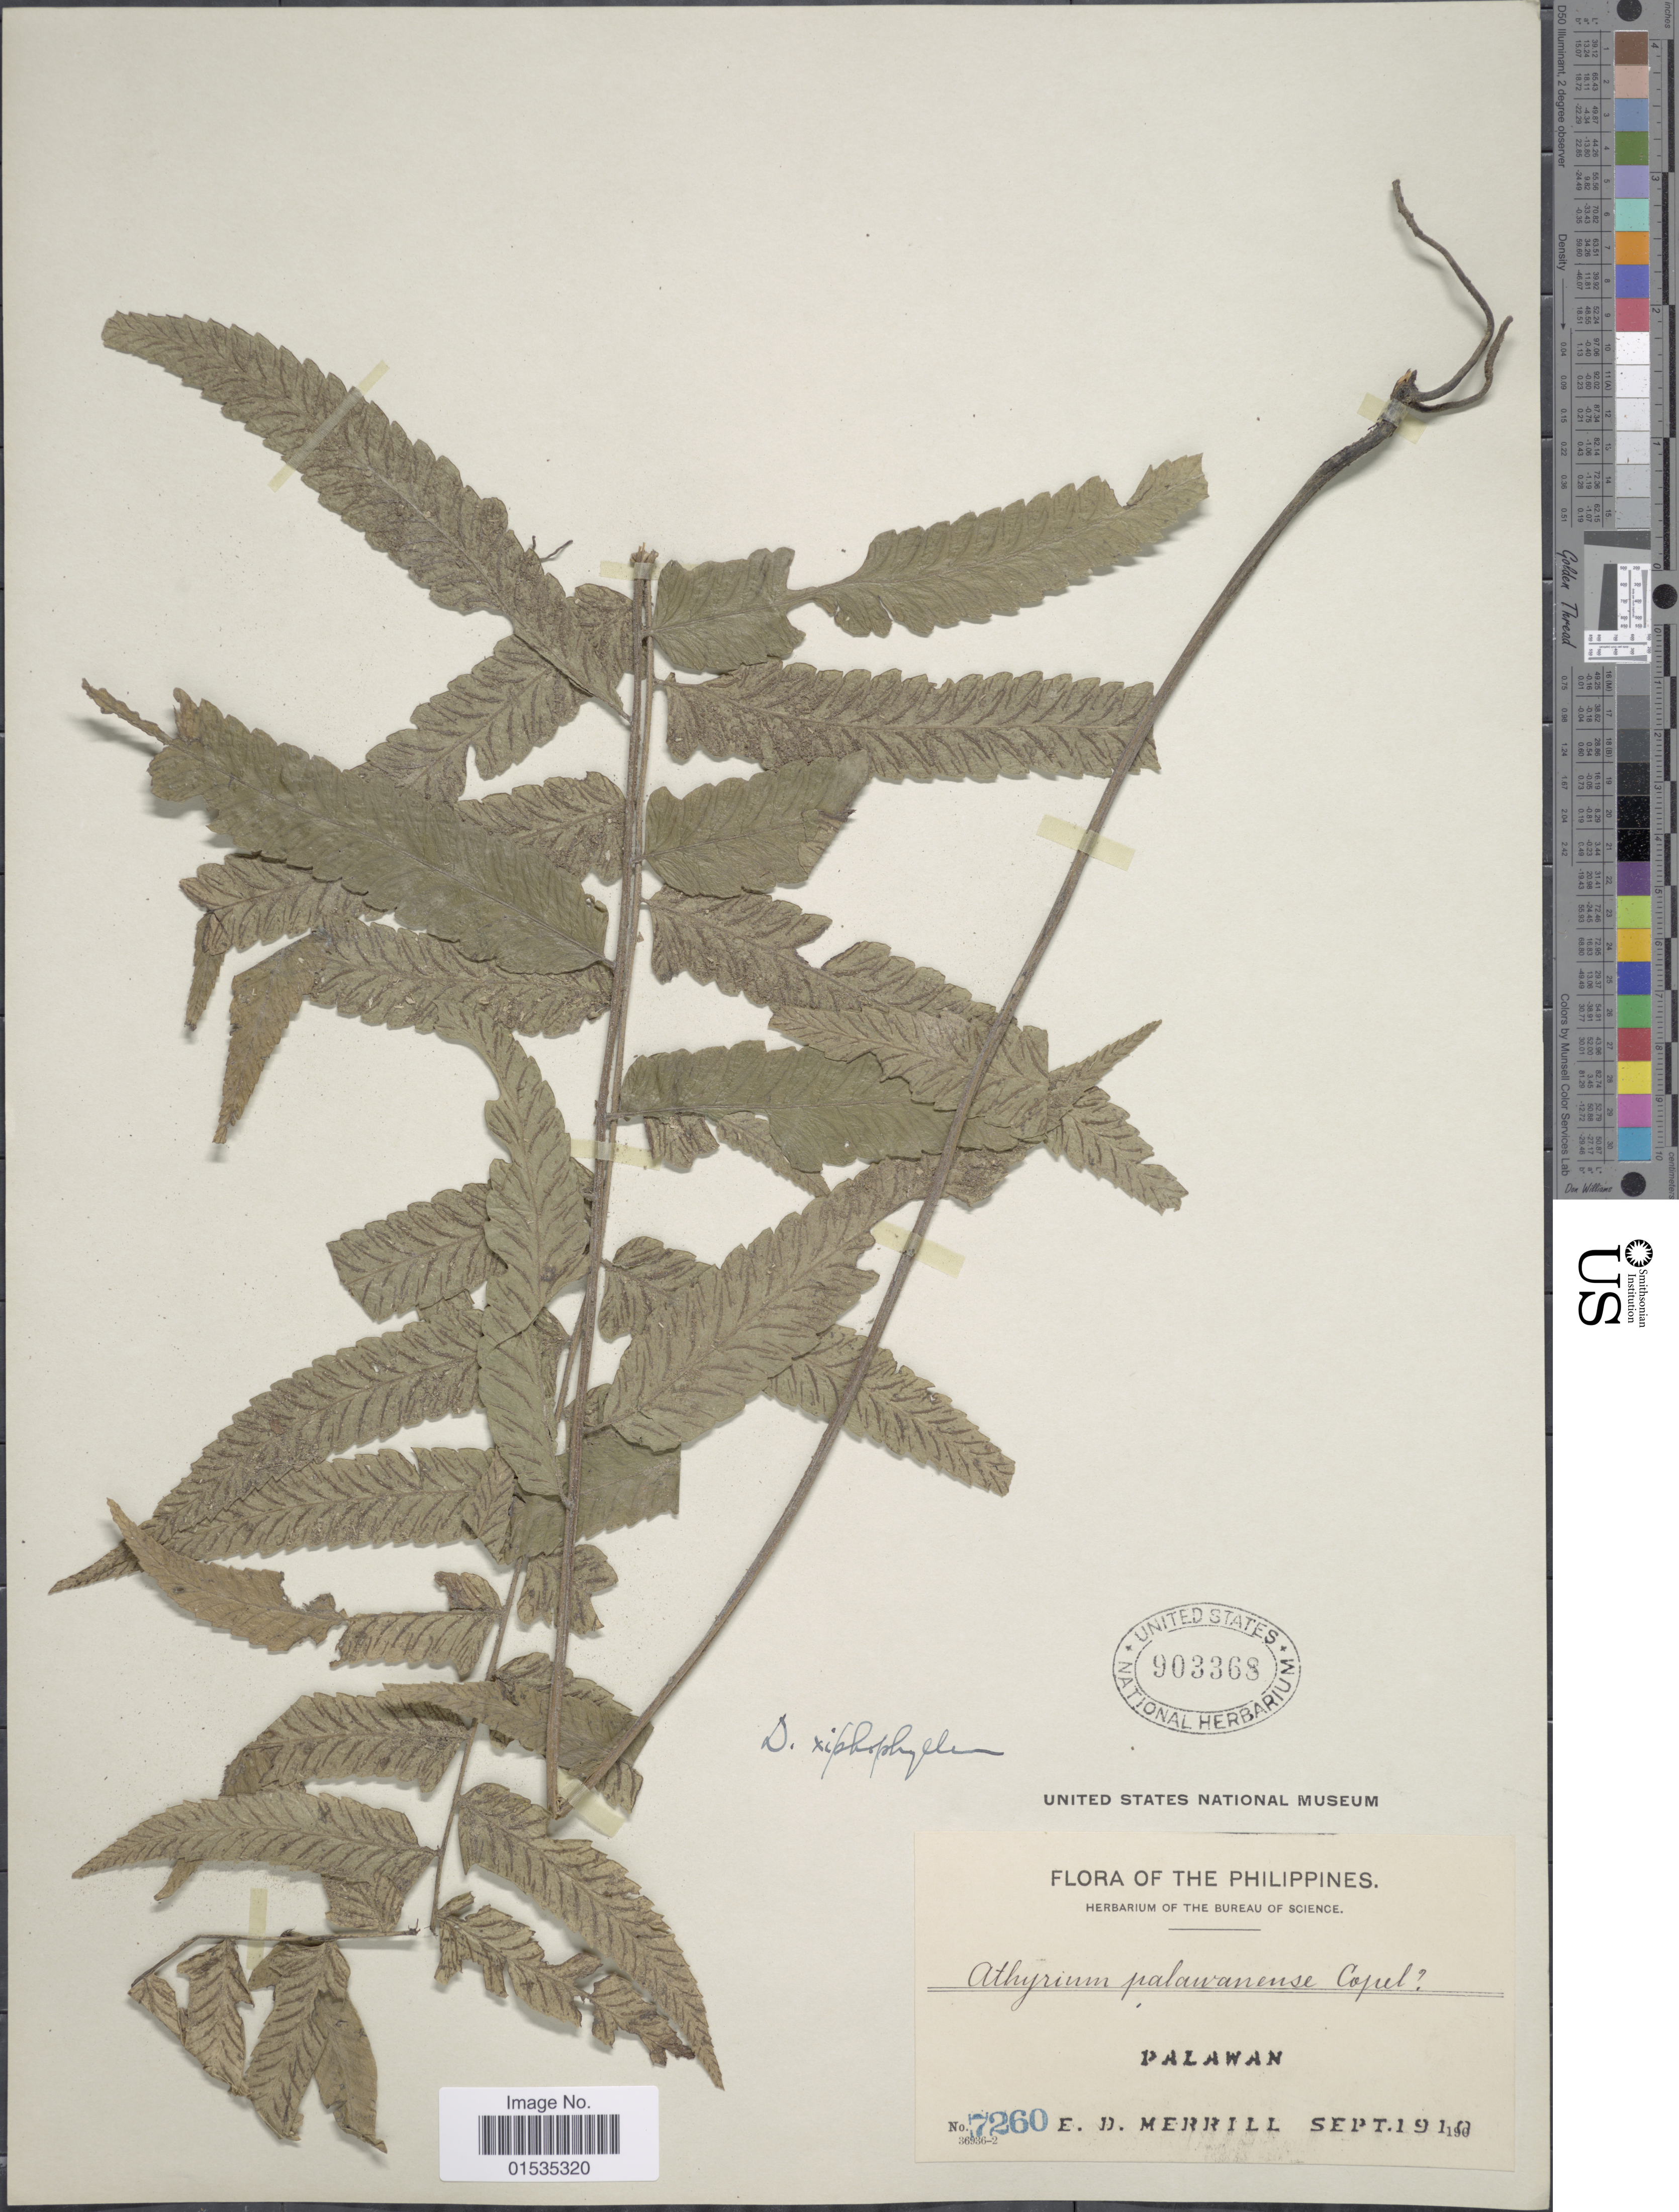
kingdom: Plantae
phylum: Tracheophyta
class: Polypodiopsida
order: Polypodiales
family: Athyriaceae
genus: Diplazium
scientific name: Diplazium xiphophyllum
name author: (Baker) C. Chr.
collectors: E. D. Merrill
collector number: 7260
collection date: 1910-09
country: Philippines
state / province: Mimaropa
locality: Palawan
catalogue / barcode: US 903368